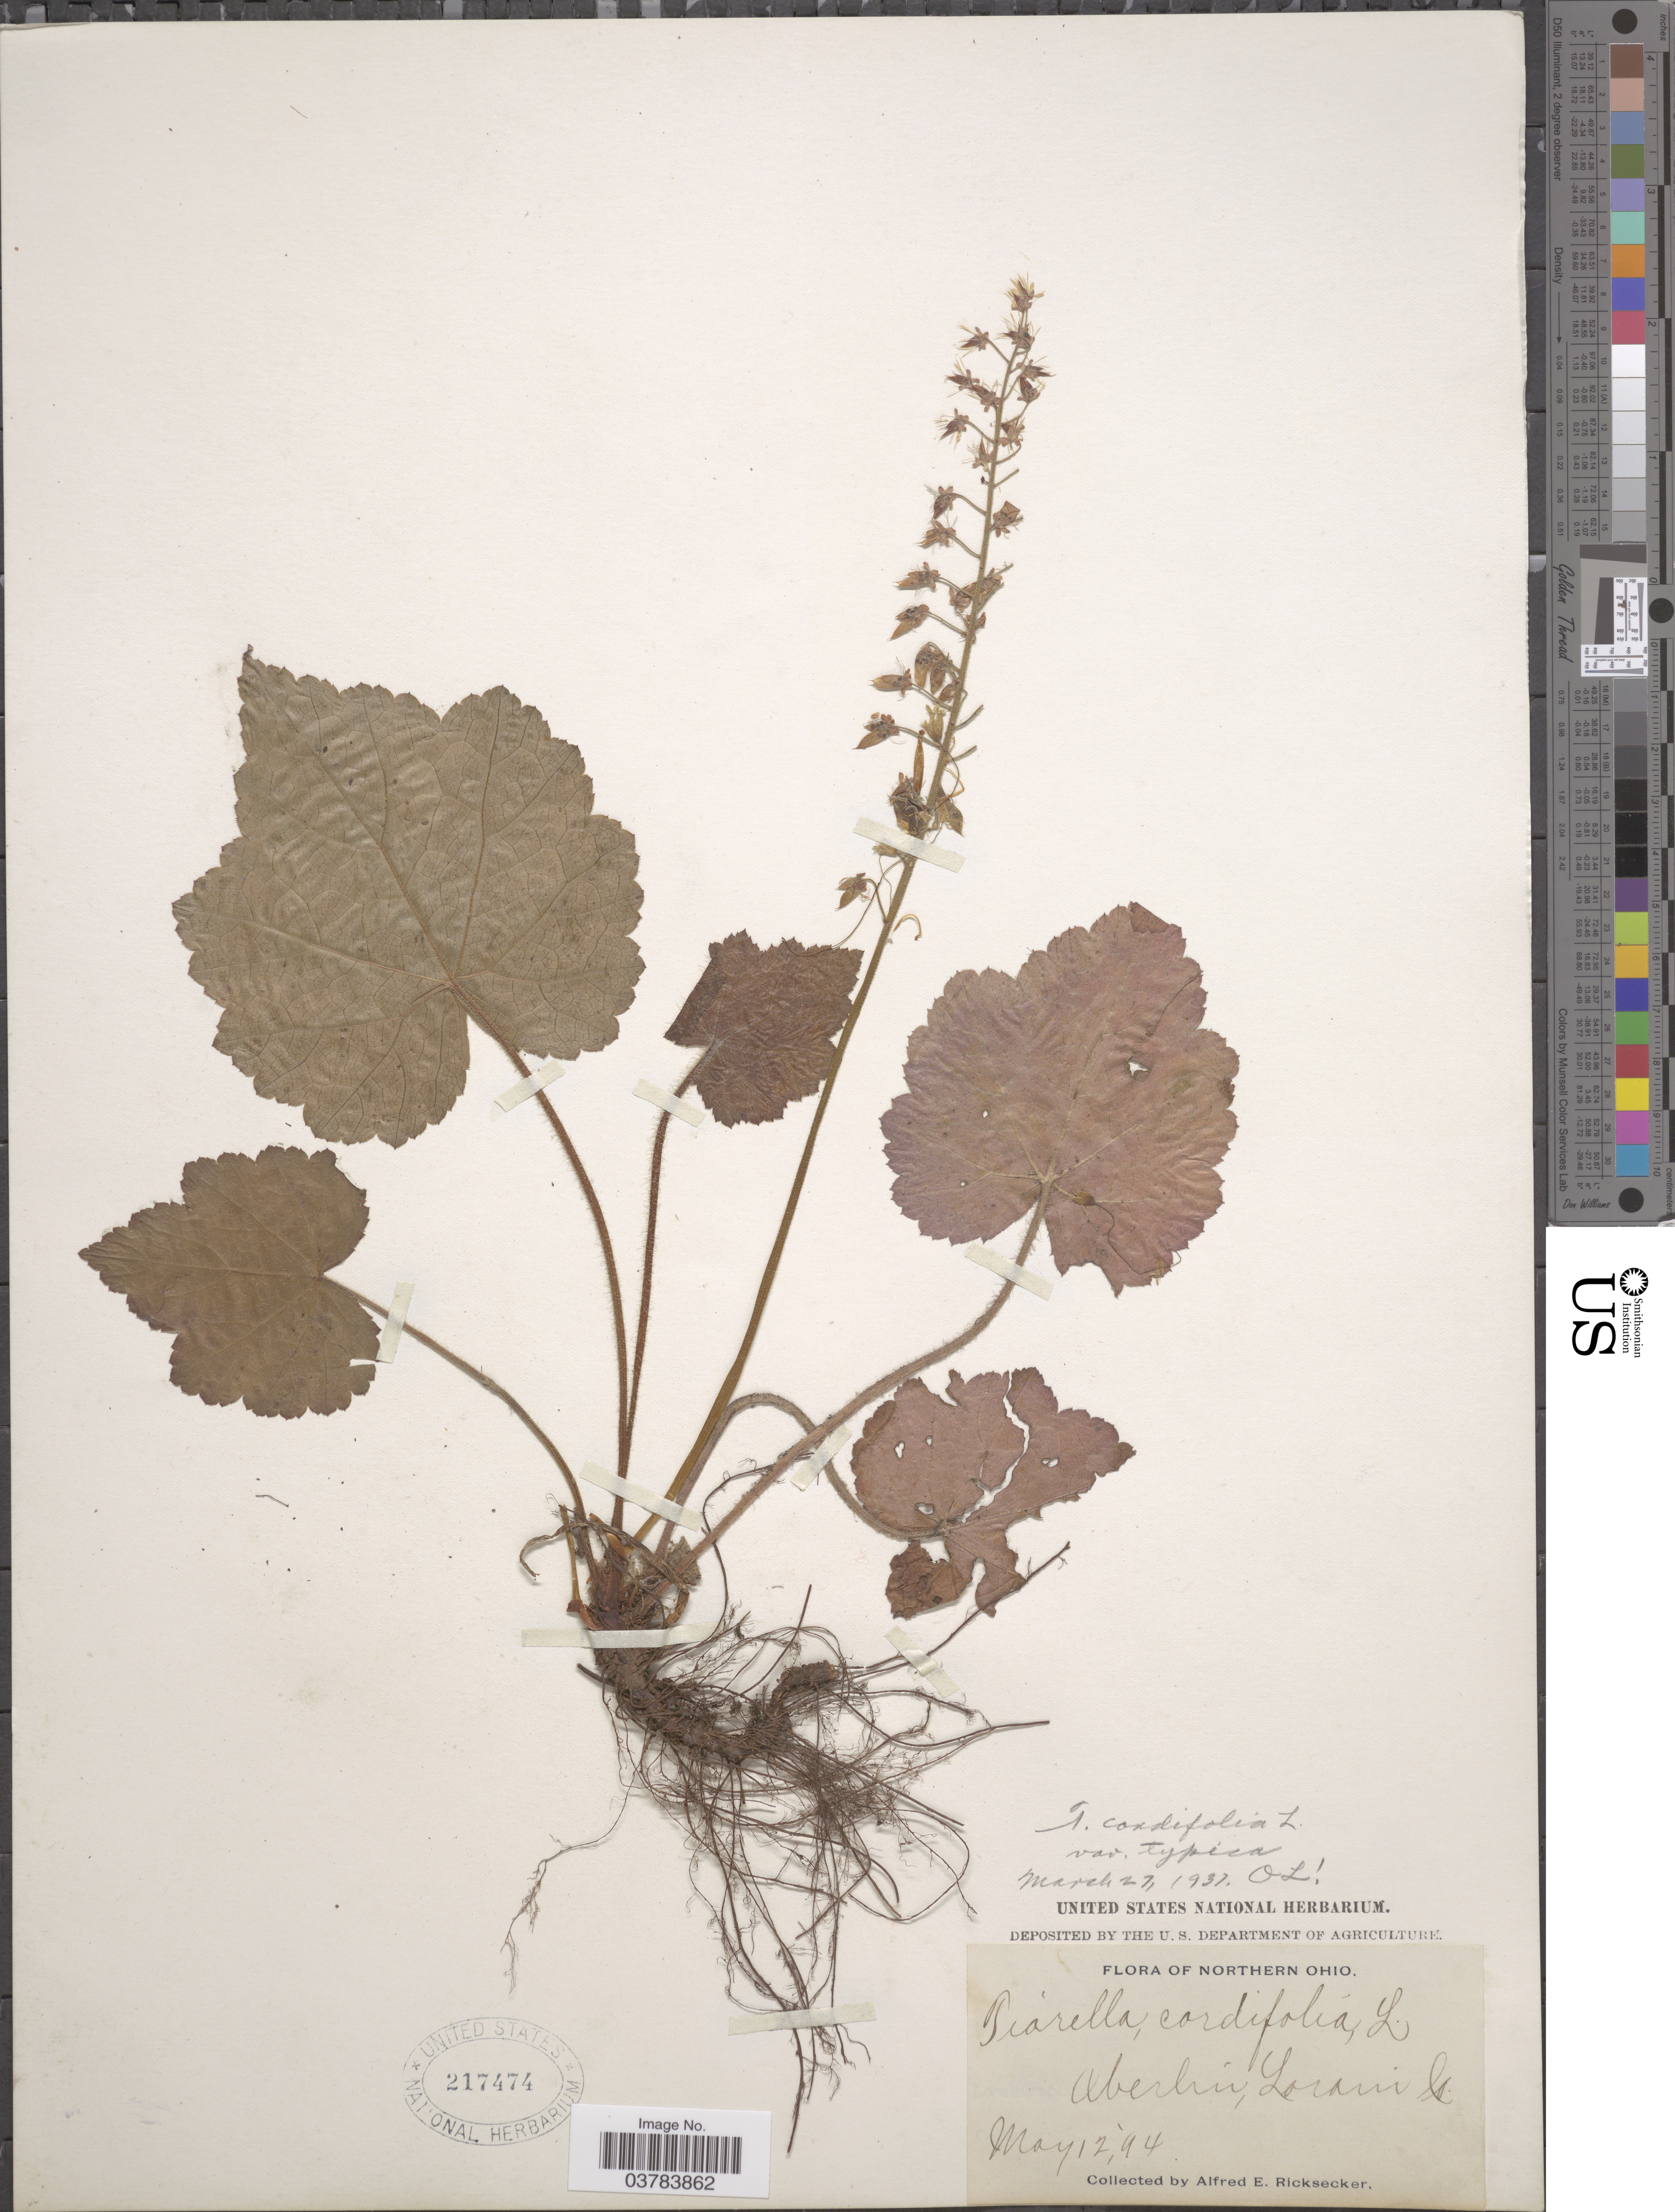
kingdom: Plantae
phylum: Tracheophyta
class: Magnoliopsida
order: Saxifragales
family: Saxifragaceae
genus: Tiarella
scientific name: Tiarella cordifolia var. typica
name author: Lakela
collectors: A. E. Ricksecker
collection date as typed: Transcribed d/m/y: 12/5/94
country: United States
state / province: Ohio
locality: Northern Ohio. Aberlin, Lorain Co.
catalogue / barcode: US 217474